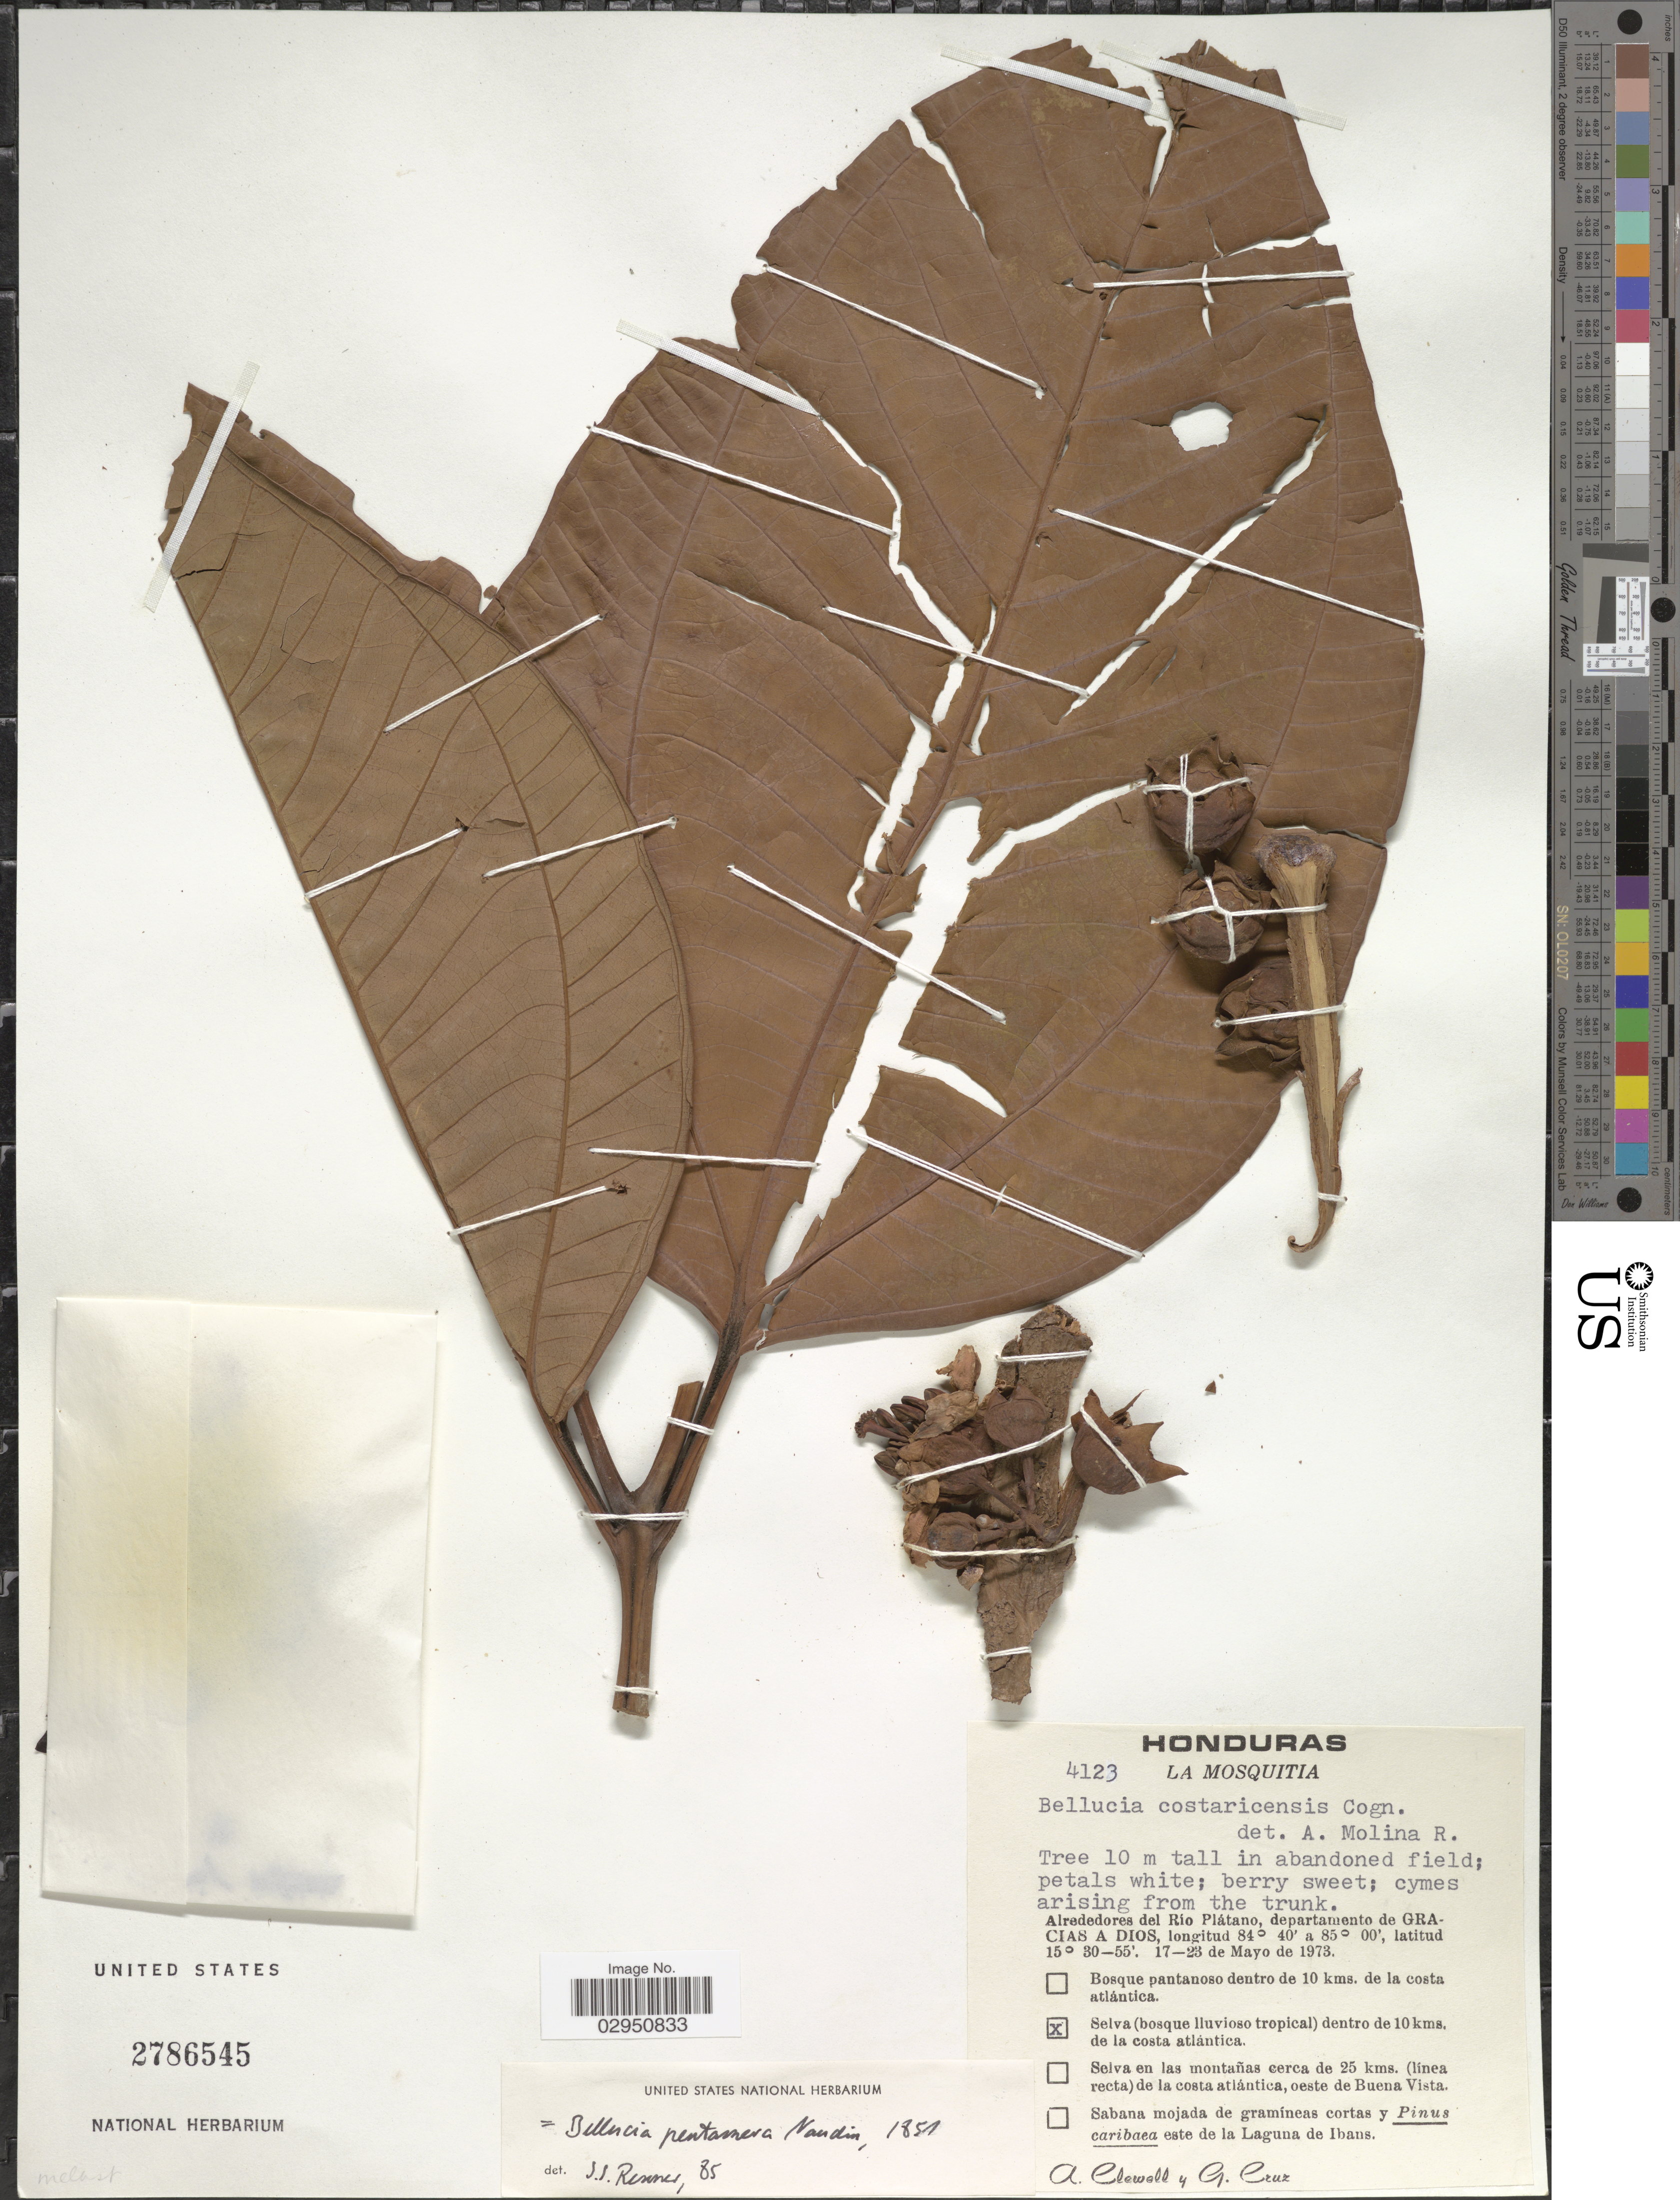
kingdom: Plantae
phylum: Tracheophyta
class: Magnoliopsida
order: Myrtales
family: Melastomataceae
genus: Bellucia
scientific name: Bellucia pentamera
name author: Naudin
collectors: A. Clewell & G. Cruz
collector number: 4123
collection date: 1973-05-17/1973-05-23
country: Honduras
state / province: Gracias de Dios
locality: La Mosquitia. Alrededores del Río Plátano, departamento de GRACIAS A DIOS. Dentro de 10 kms. de la costa atlántica.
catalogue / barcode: US 2786545